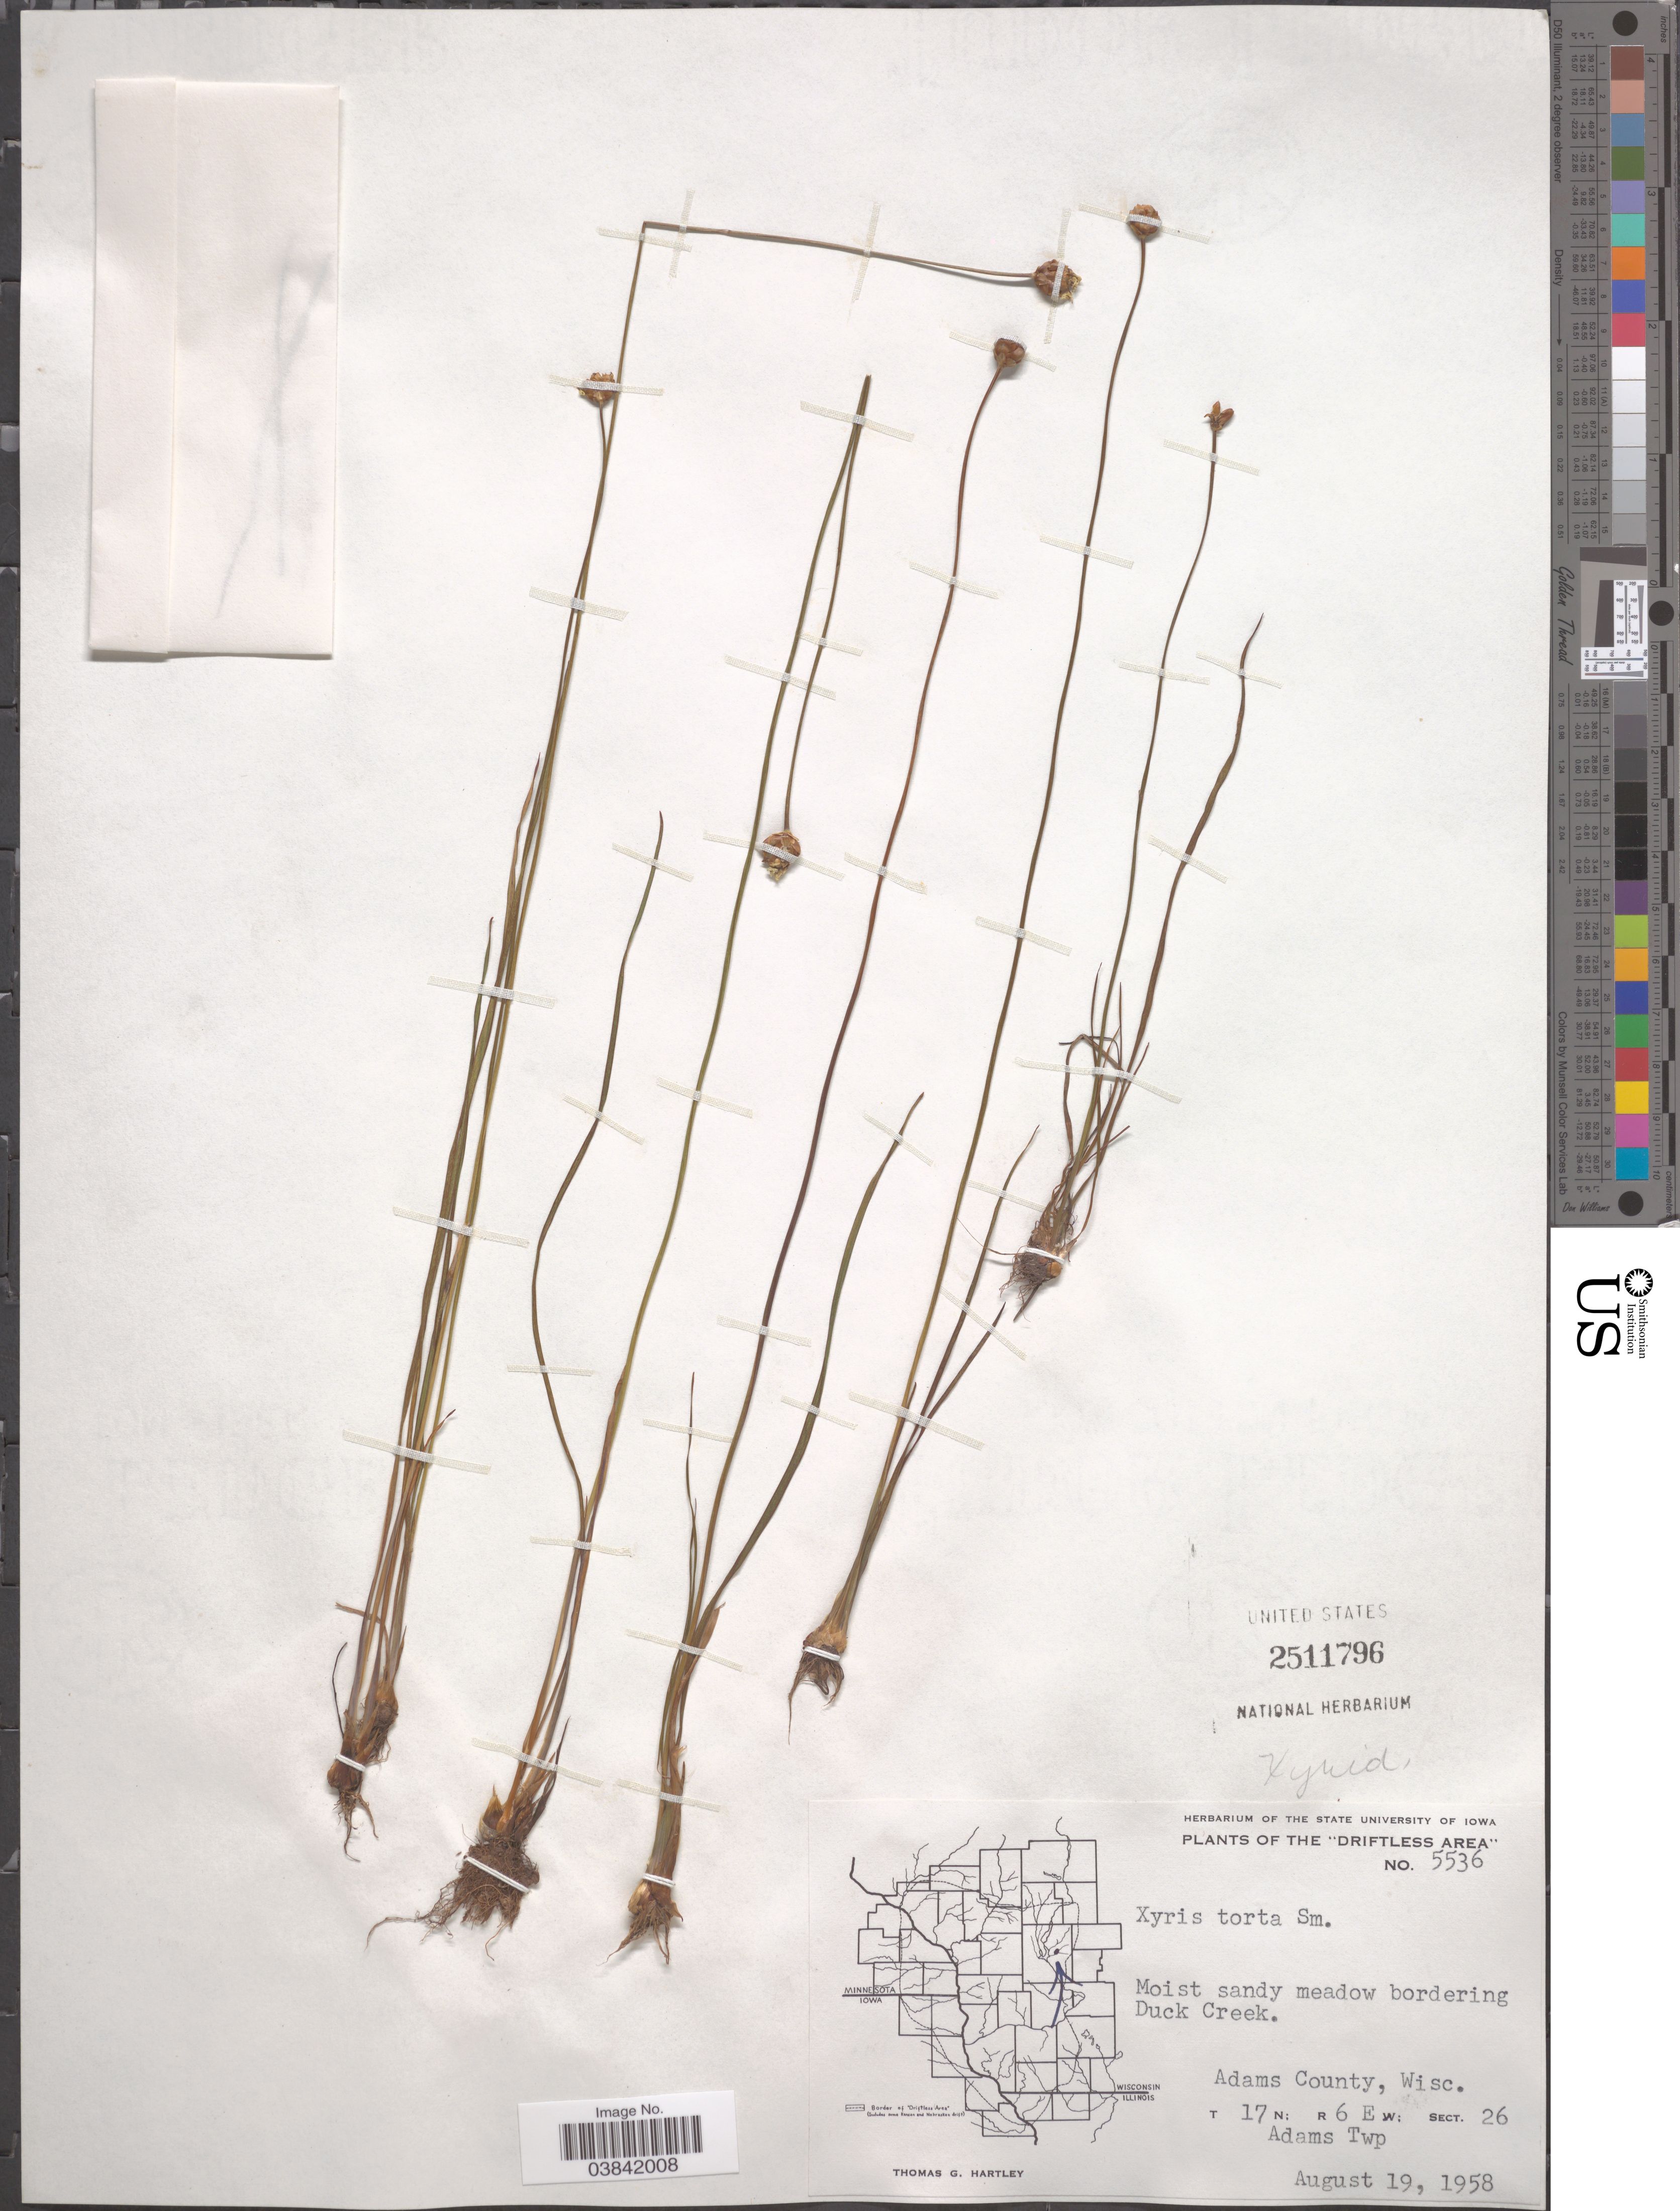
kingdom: Plantae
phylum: Tracheophyta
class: Liliopsida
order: Poales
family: Xyridaceae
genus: Xyris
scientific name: Xyris torta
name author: Sm.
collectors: T. G. Hartley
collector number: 5536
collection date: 1958-08-19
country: United States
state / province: Wisconsin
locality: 'Driftless Area', Moist sandy meadow bordering Duck Creek. Adams County, T 17 N: R 6 E: Sect. 26. Adams Twp.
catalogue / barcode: US 2511796